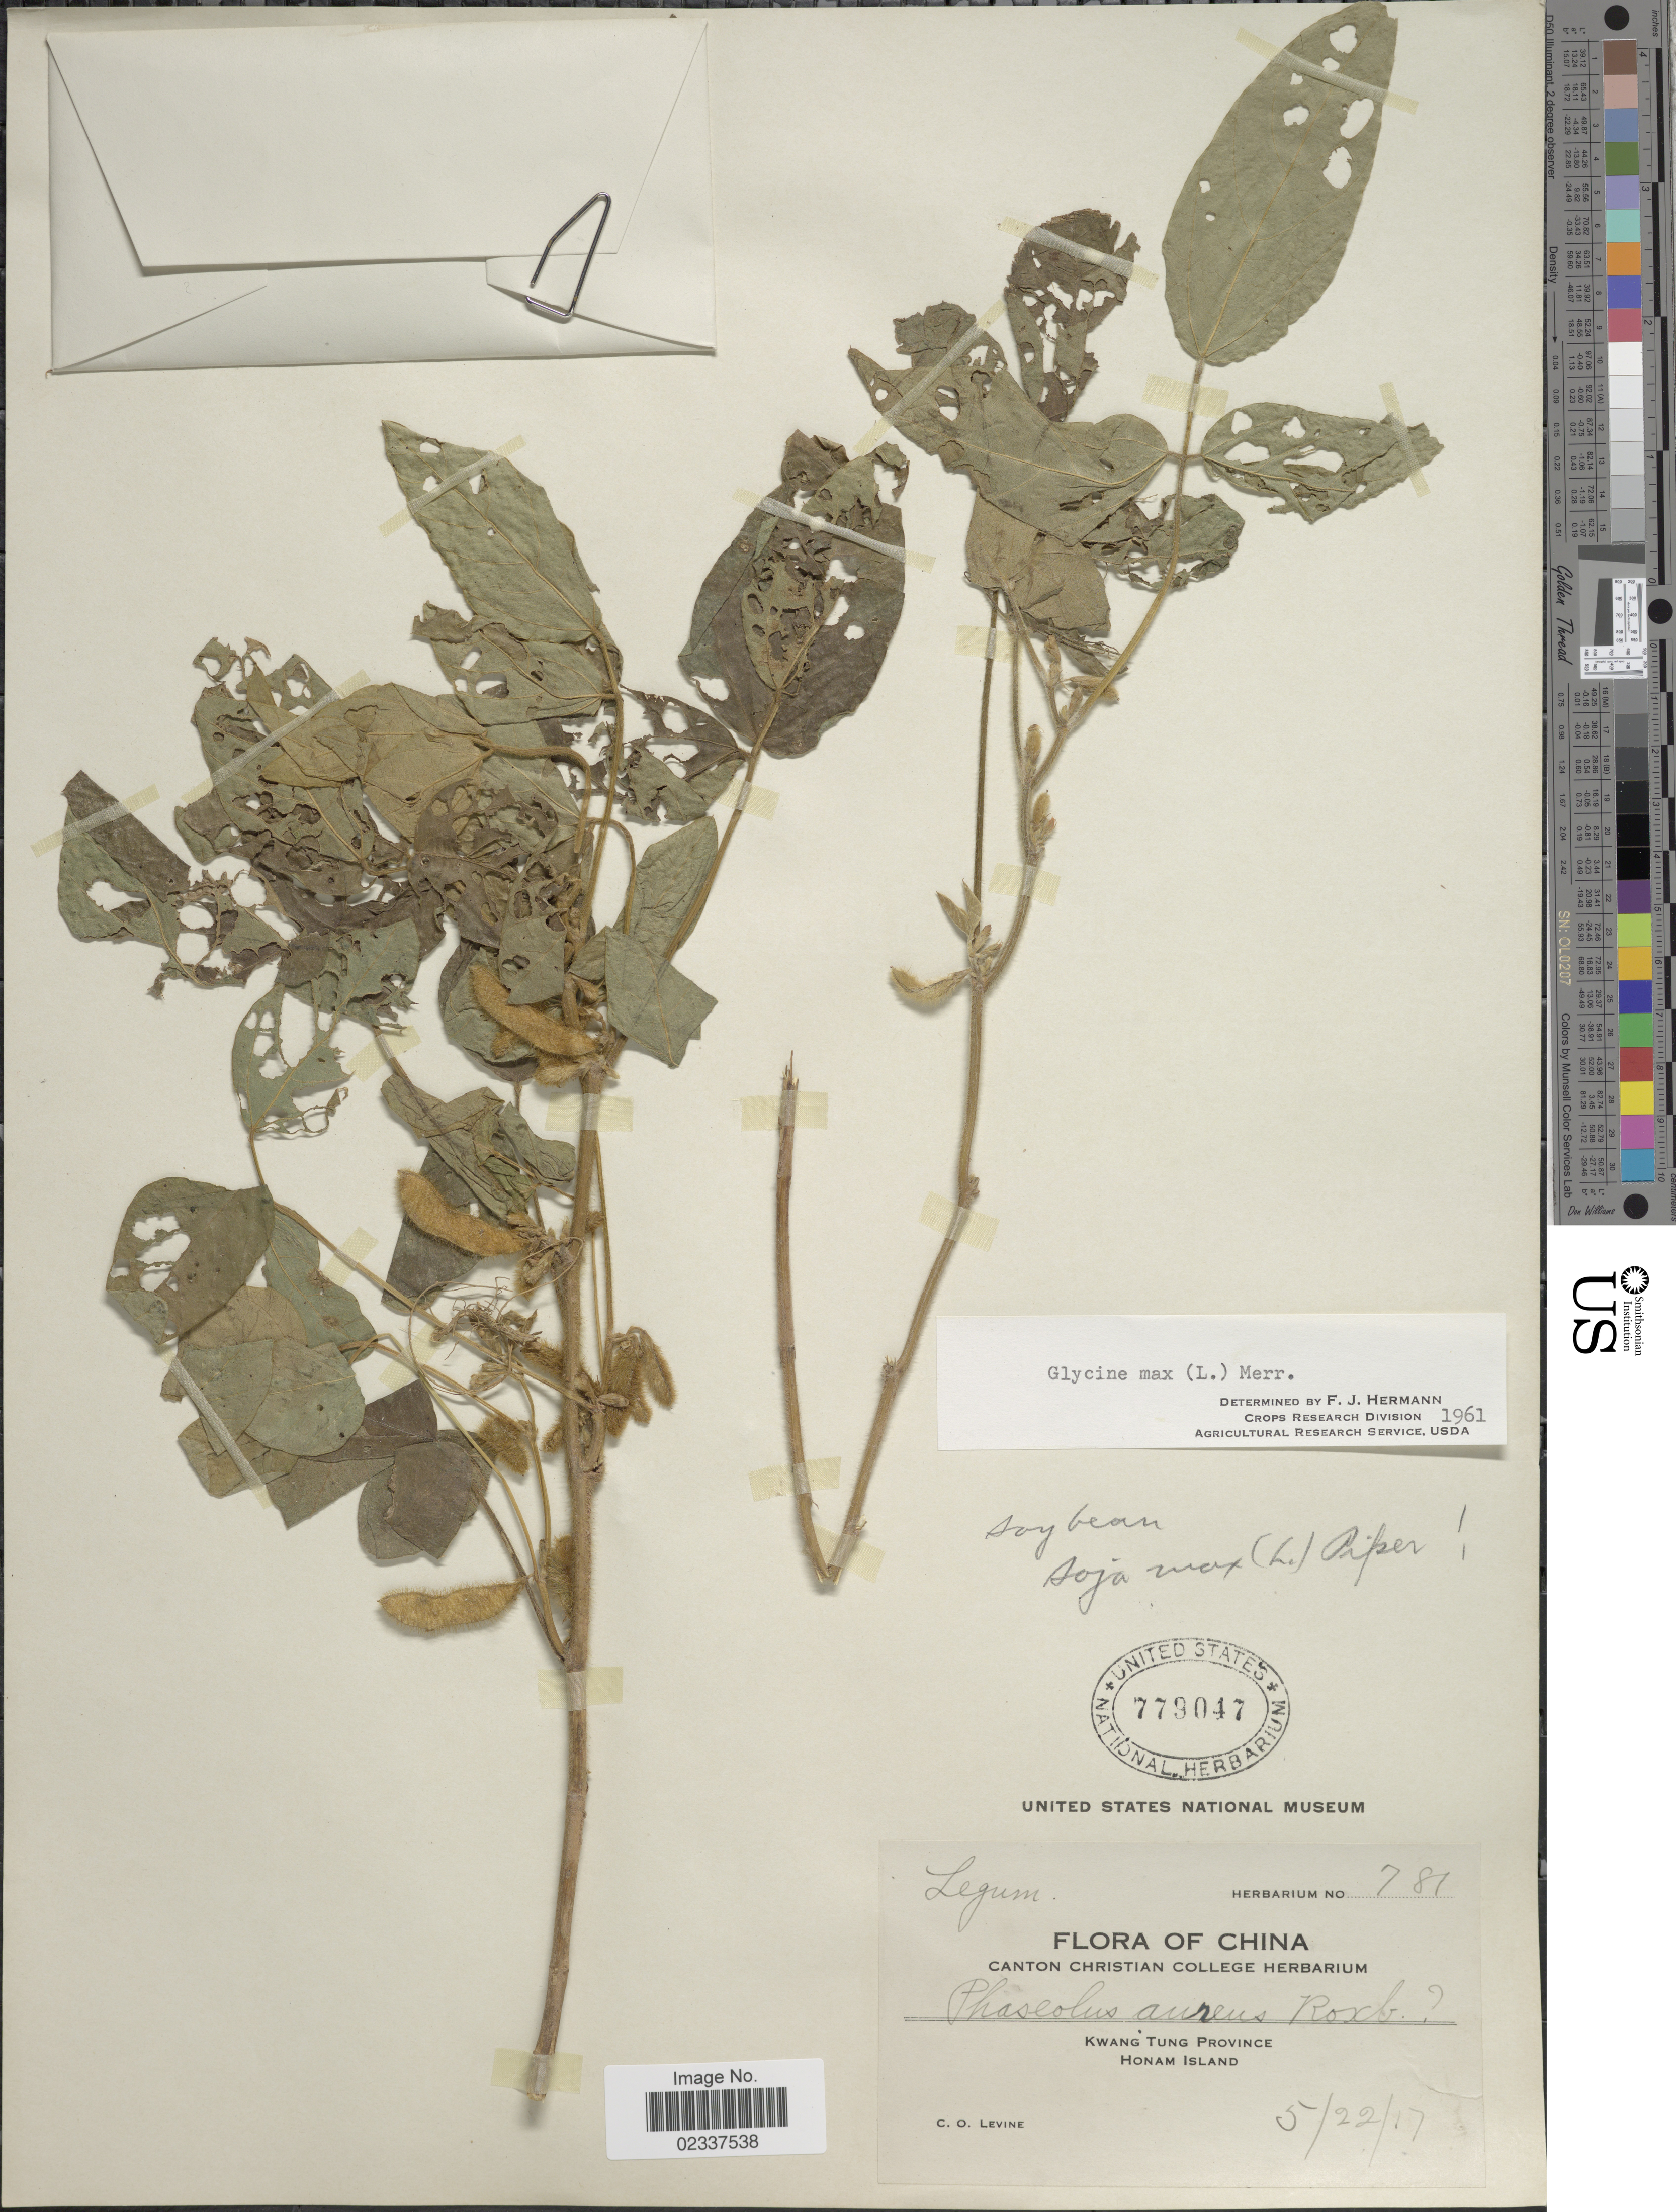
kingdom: Plantae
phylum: Tracheophyta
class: Magnoliopsida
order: Fabales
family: Fabaceae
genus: Glycine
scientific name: Glycine max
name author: (L.) Merr.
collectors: C. O. Levine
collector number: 781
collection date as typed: Transcribed d/m/y: 22/5/17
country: China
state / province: Guangdong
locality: Kwang Tung Province, Honam Island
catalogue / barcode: US 779047